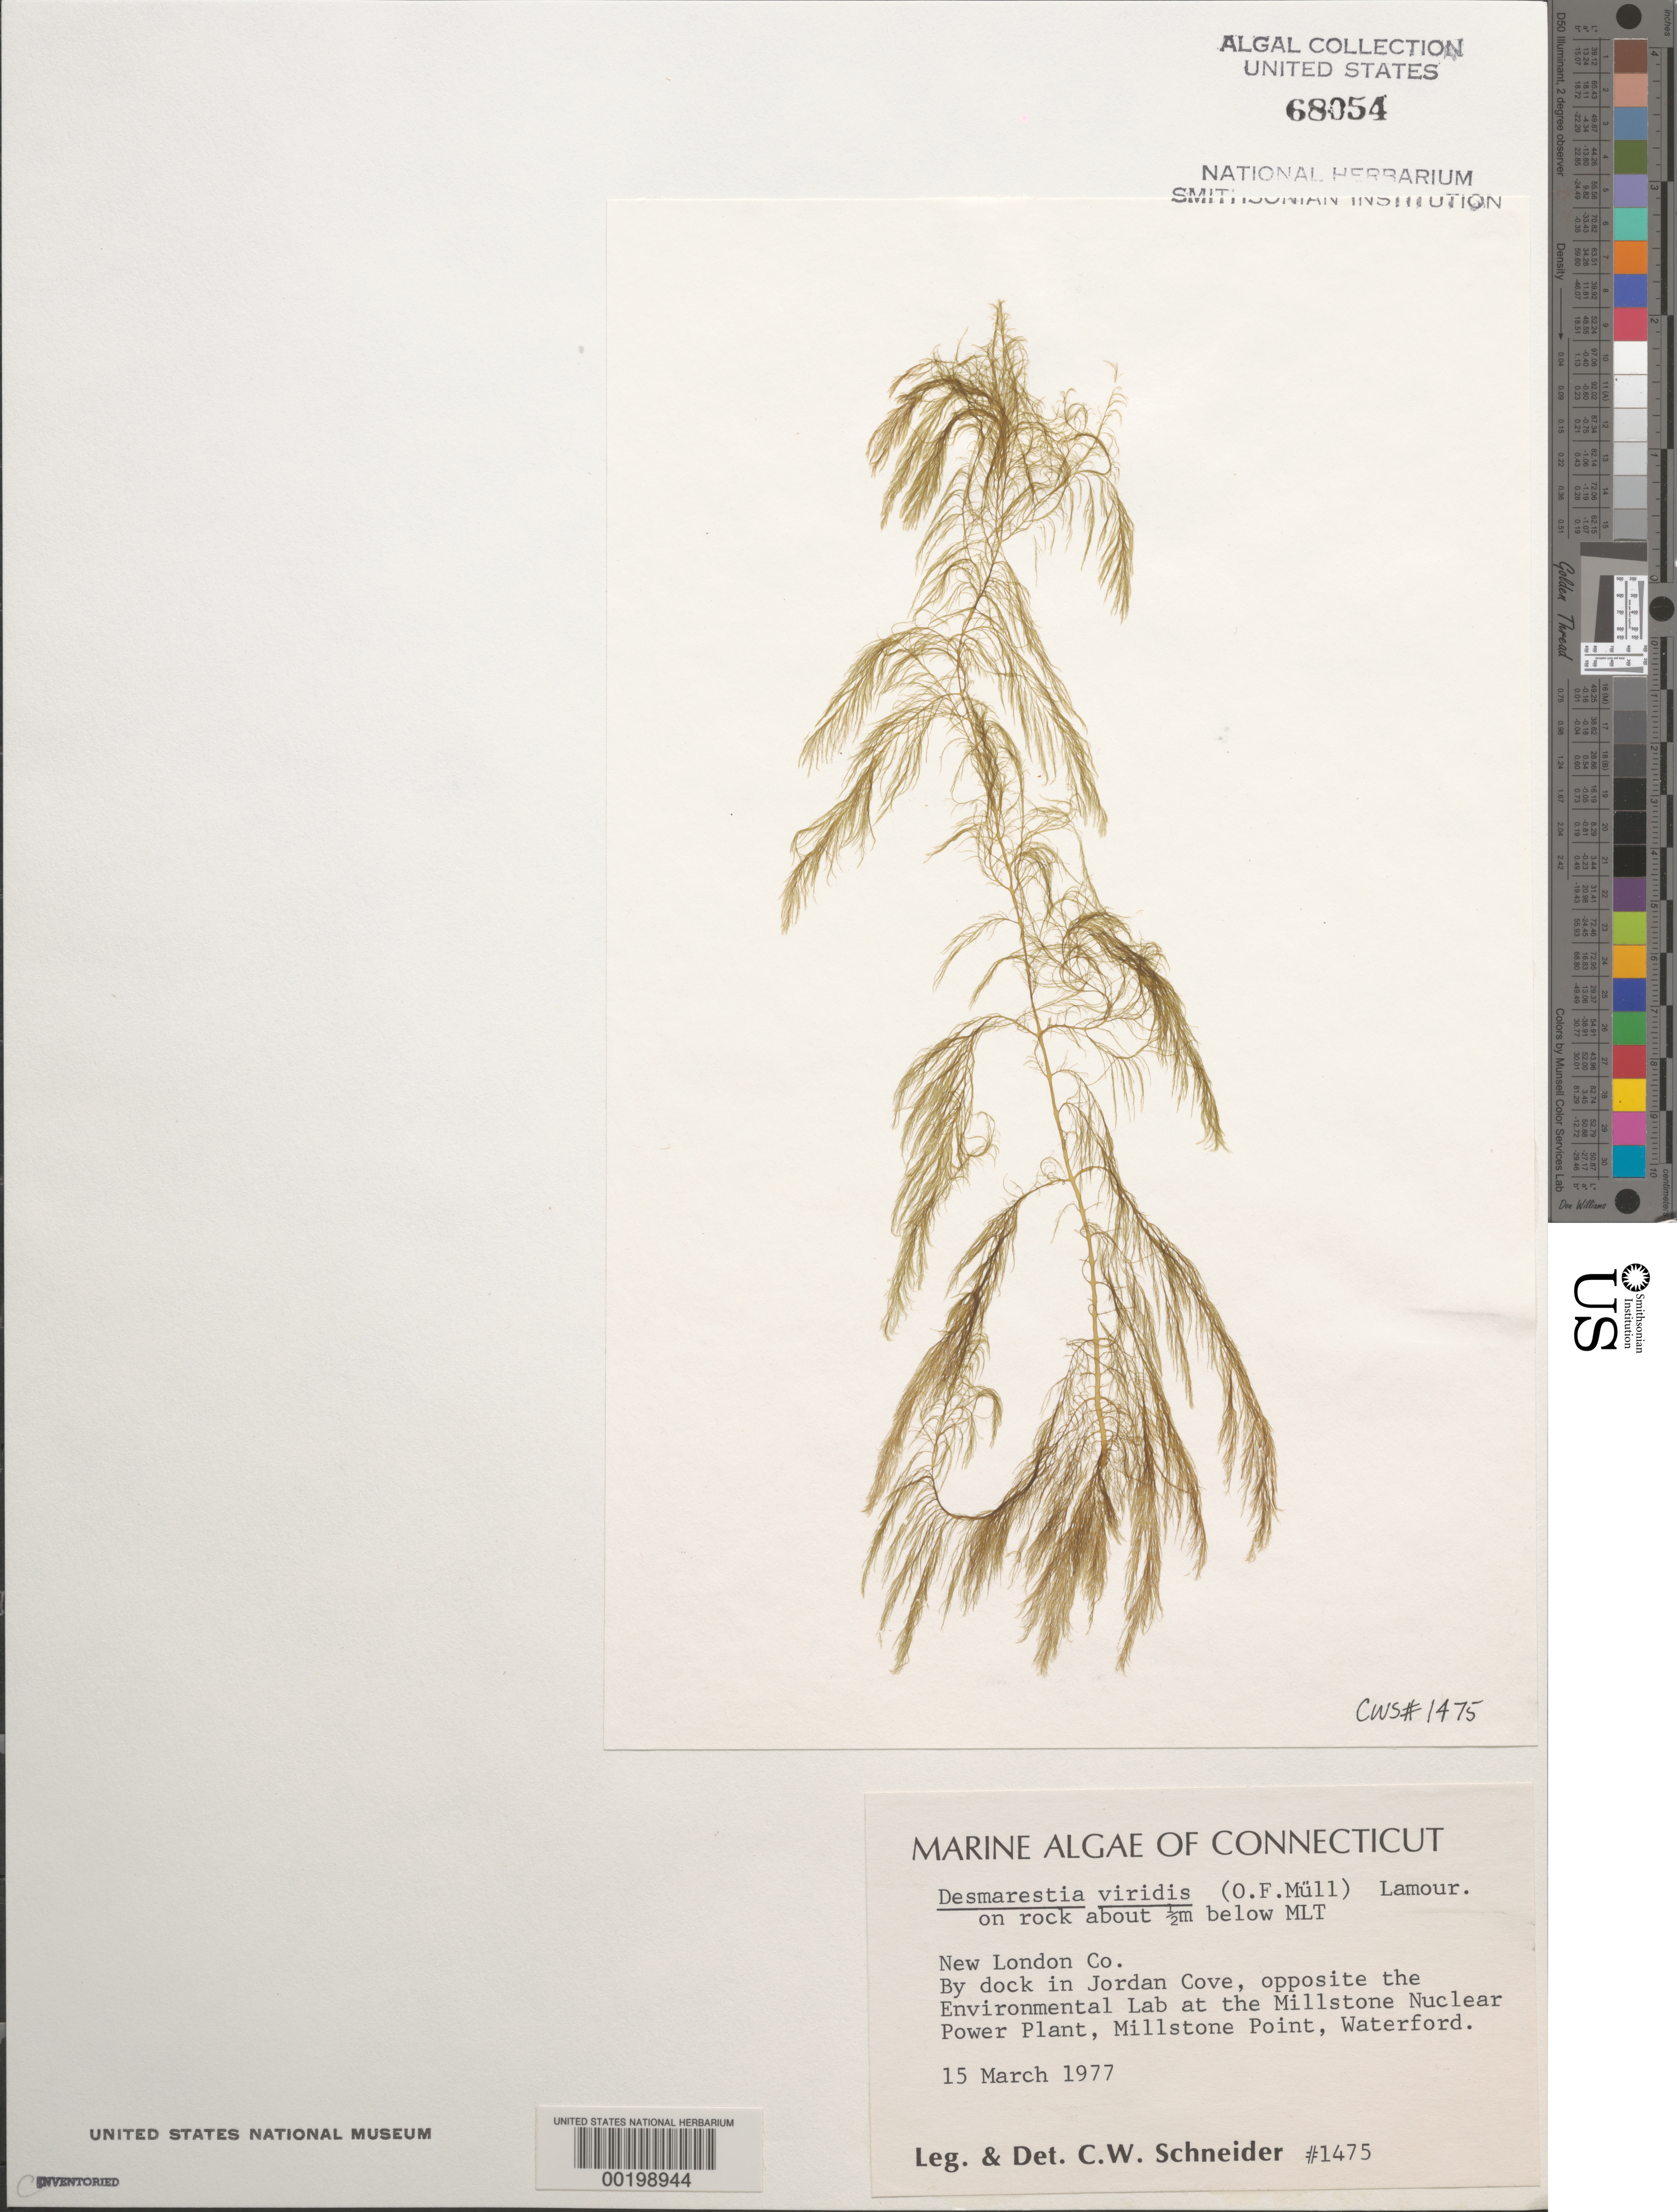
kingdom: Chromista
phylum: Ochrophyta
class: Phaeophyceae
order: Desmarestiales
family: Desmarestiaceae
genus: Desmarestia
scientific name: Desmarestia viridis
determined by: Schneider, C. W.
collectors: C. W. Schneider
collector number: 1475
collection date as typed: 15 Mar 1977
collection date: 1977-03-15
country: United States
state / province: Connecticut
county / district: New London County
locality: Jordan Cove, opposite environmental laboratory, Millstone Nuclear Power Plant, Millstone Point, Waterford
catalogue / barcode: US 68054